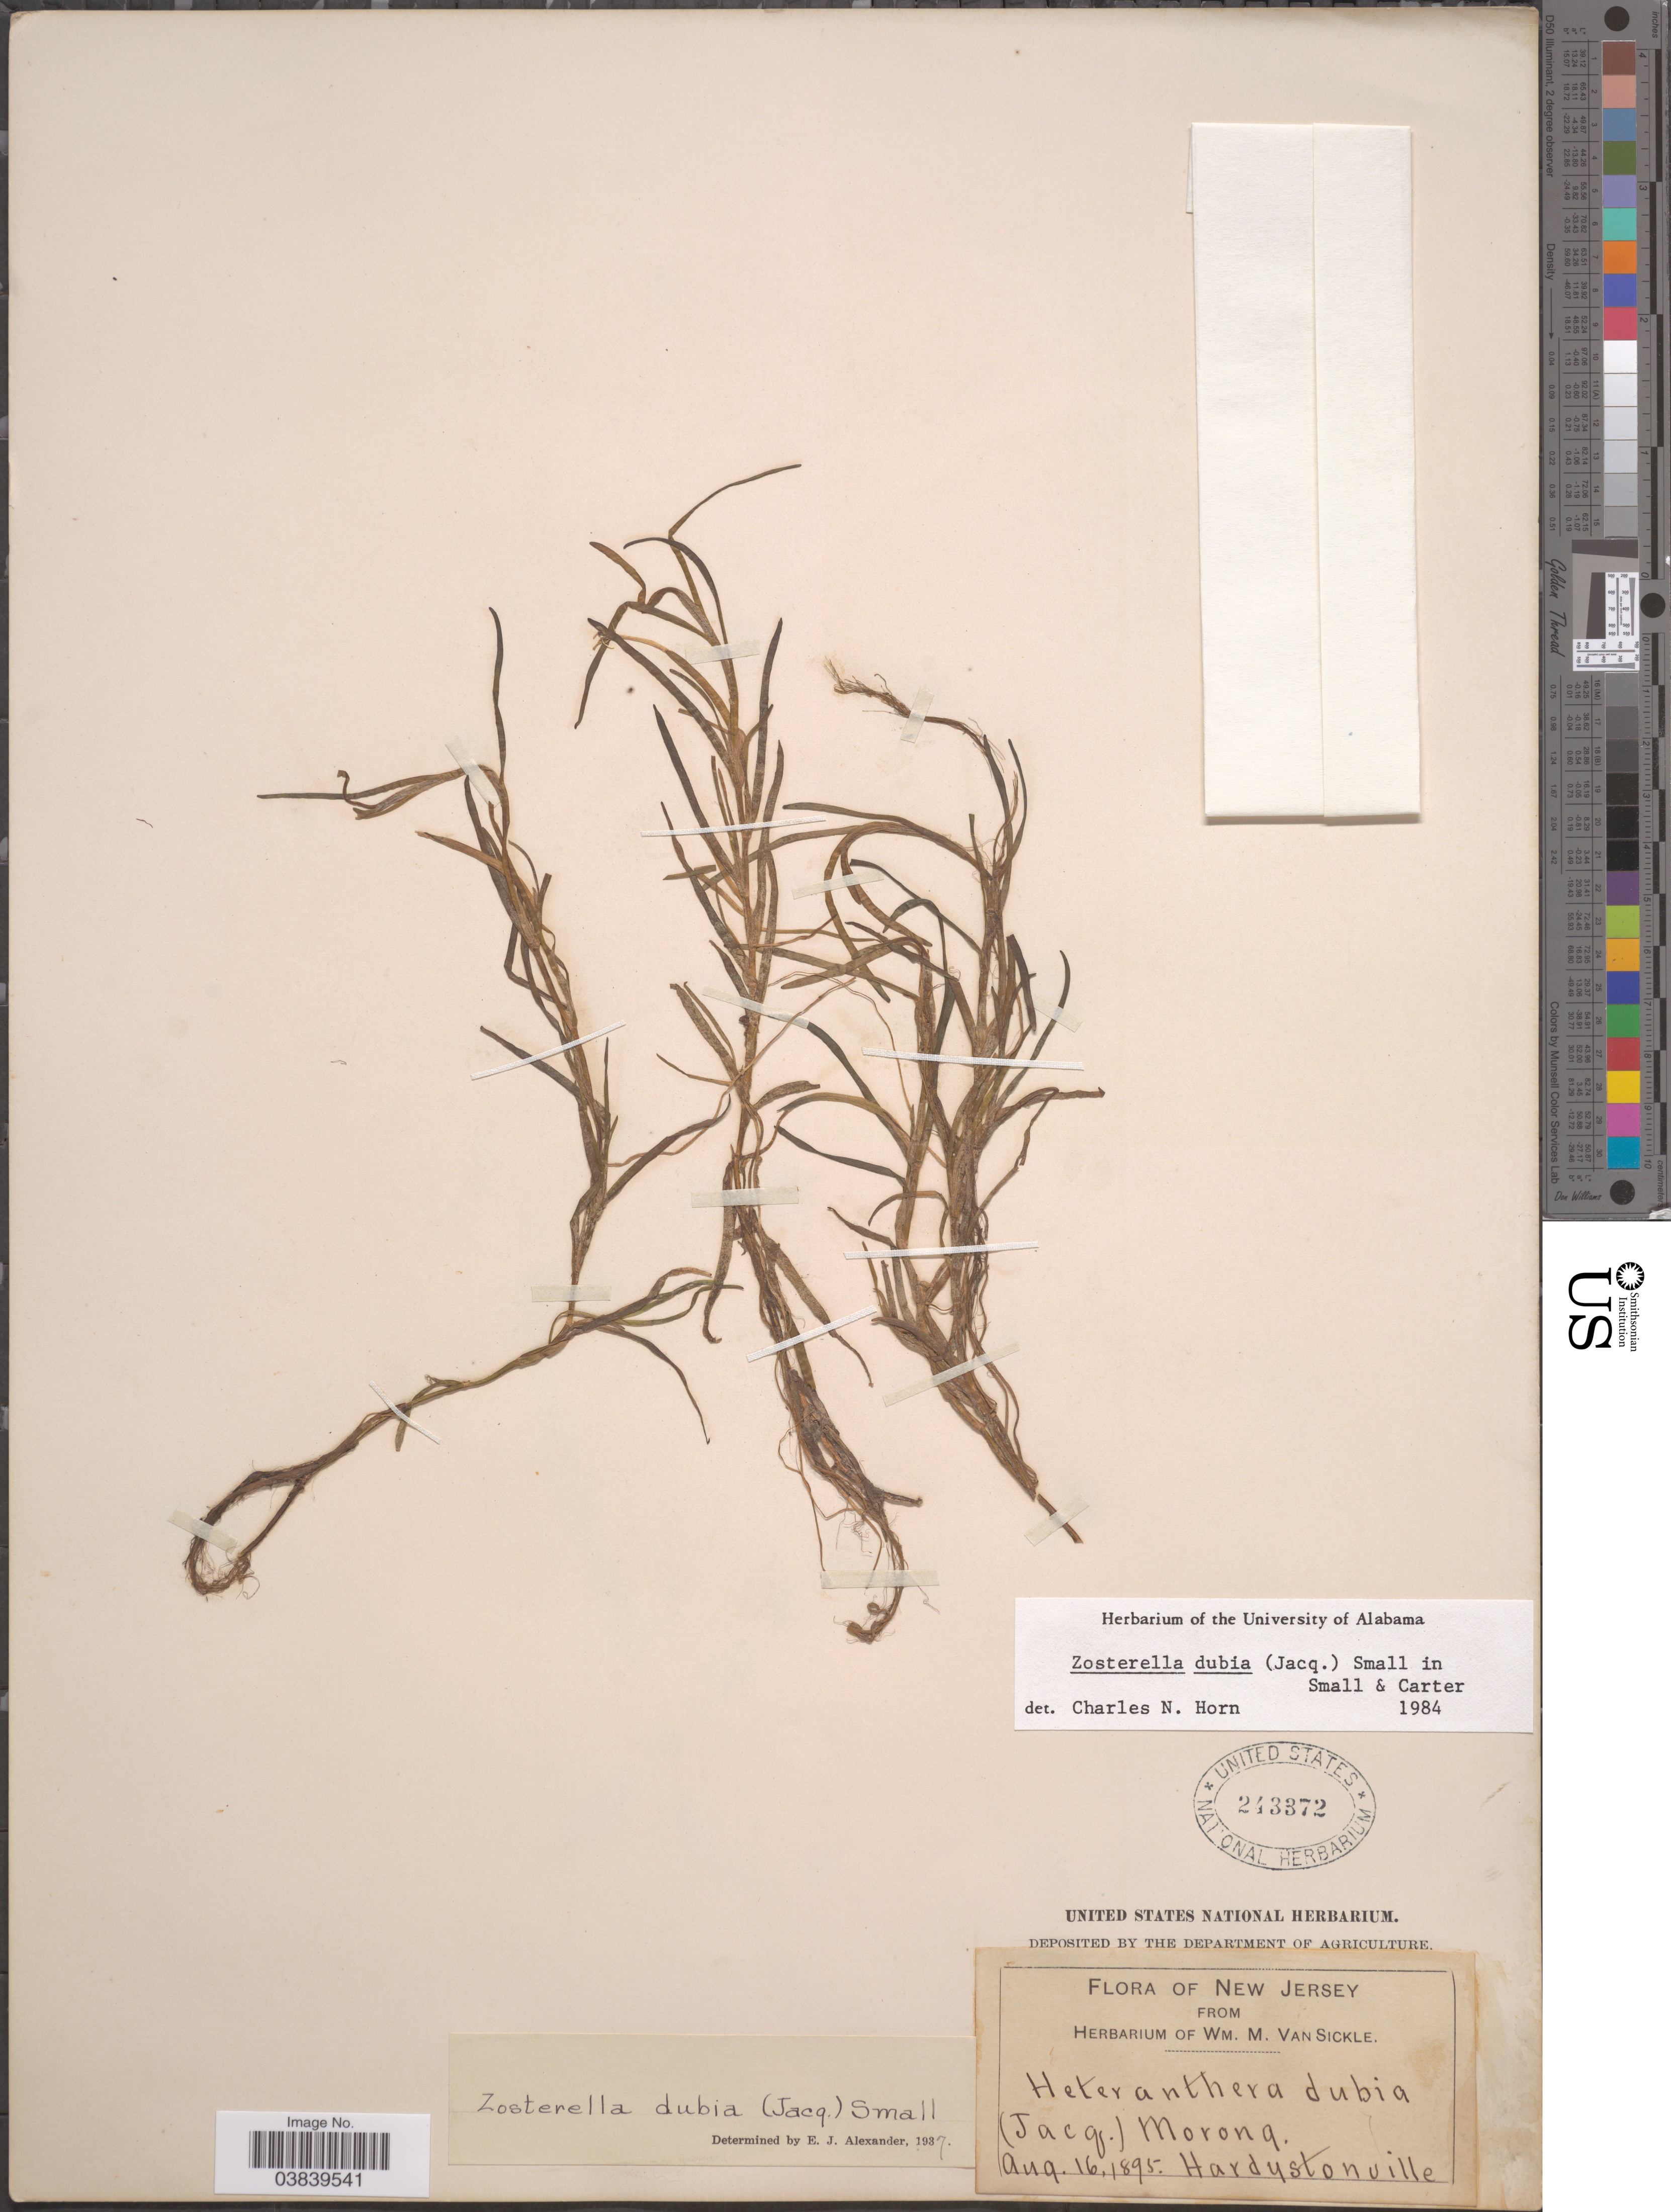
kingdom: Plantae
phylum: Tracheophyta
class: Liliopsida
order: Commelinales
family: Pontederiaceae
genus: Heteranthera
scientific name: Heteranthera dubia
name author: (Jacq.) MacMill.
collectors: ex herb. Wm. M. Van Sickle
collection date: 1895-08-16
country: United States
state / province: New Jersey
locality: Hardystonville.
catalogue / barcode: US 243372